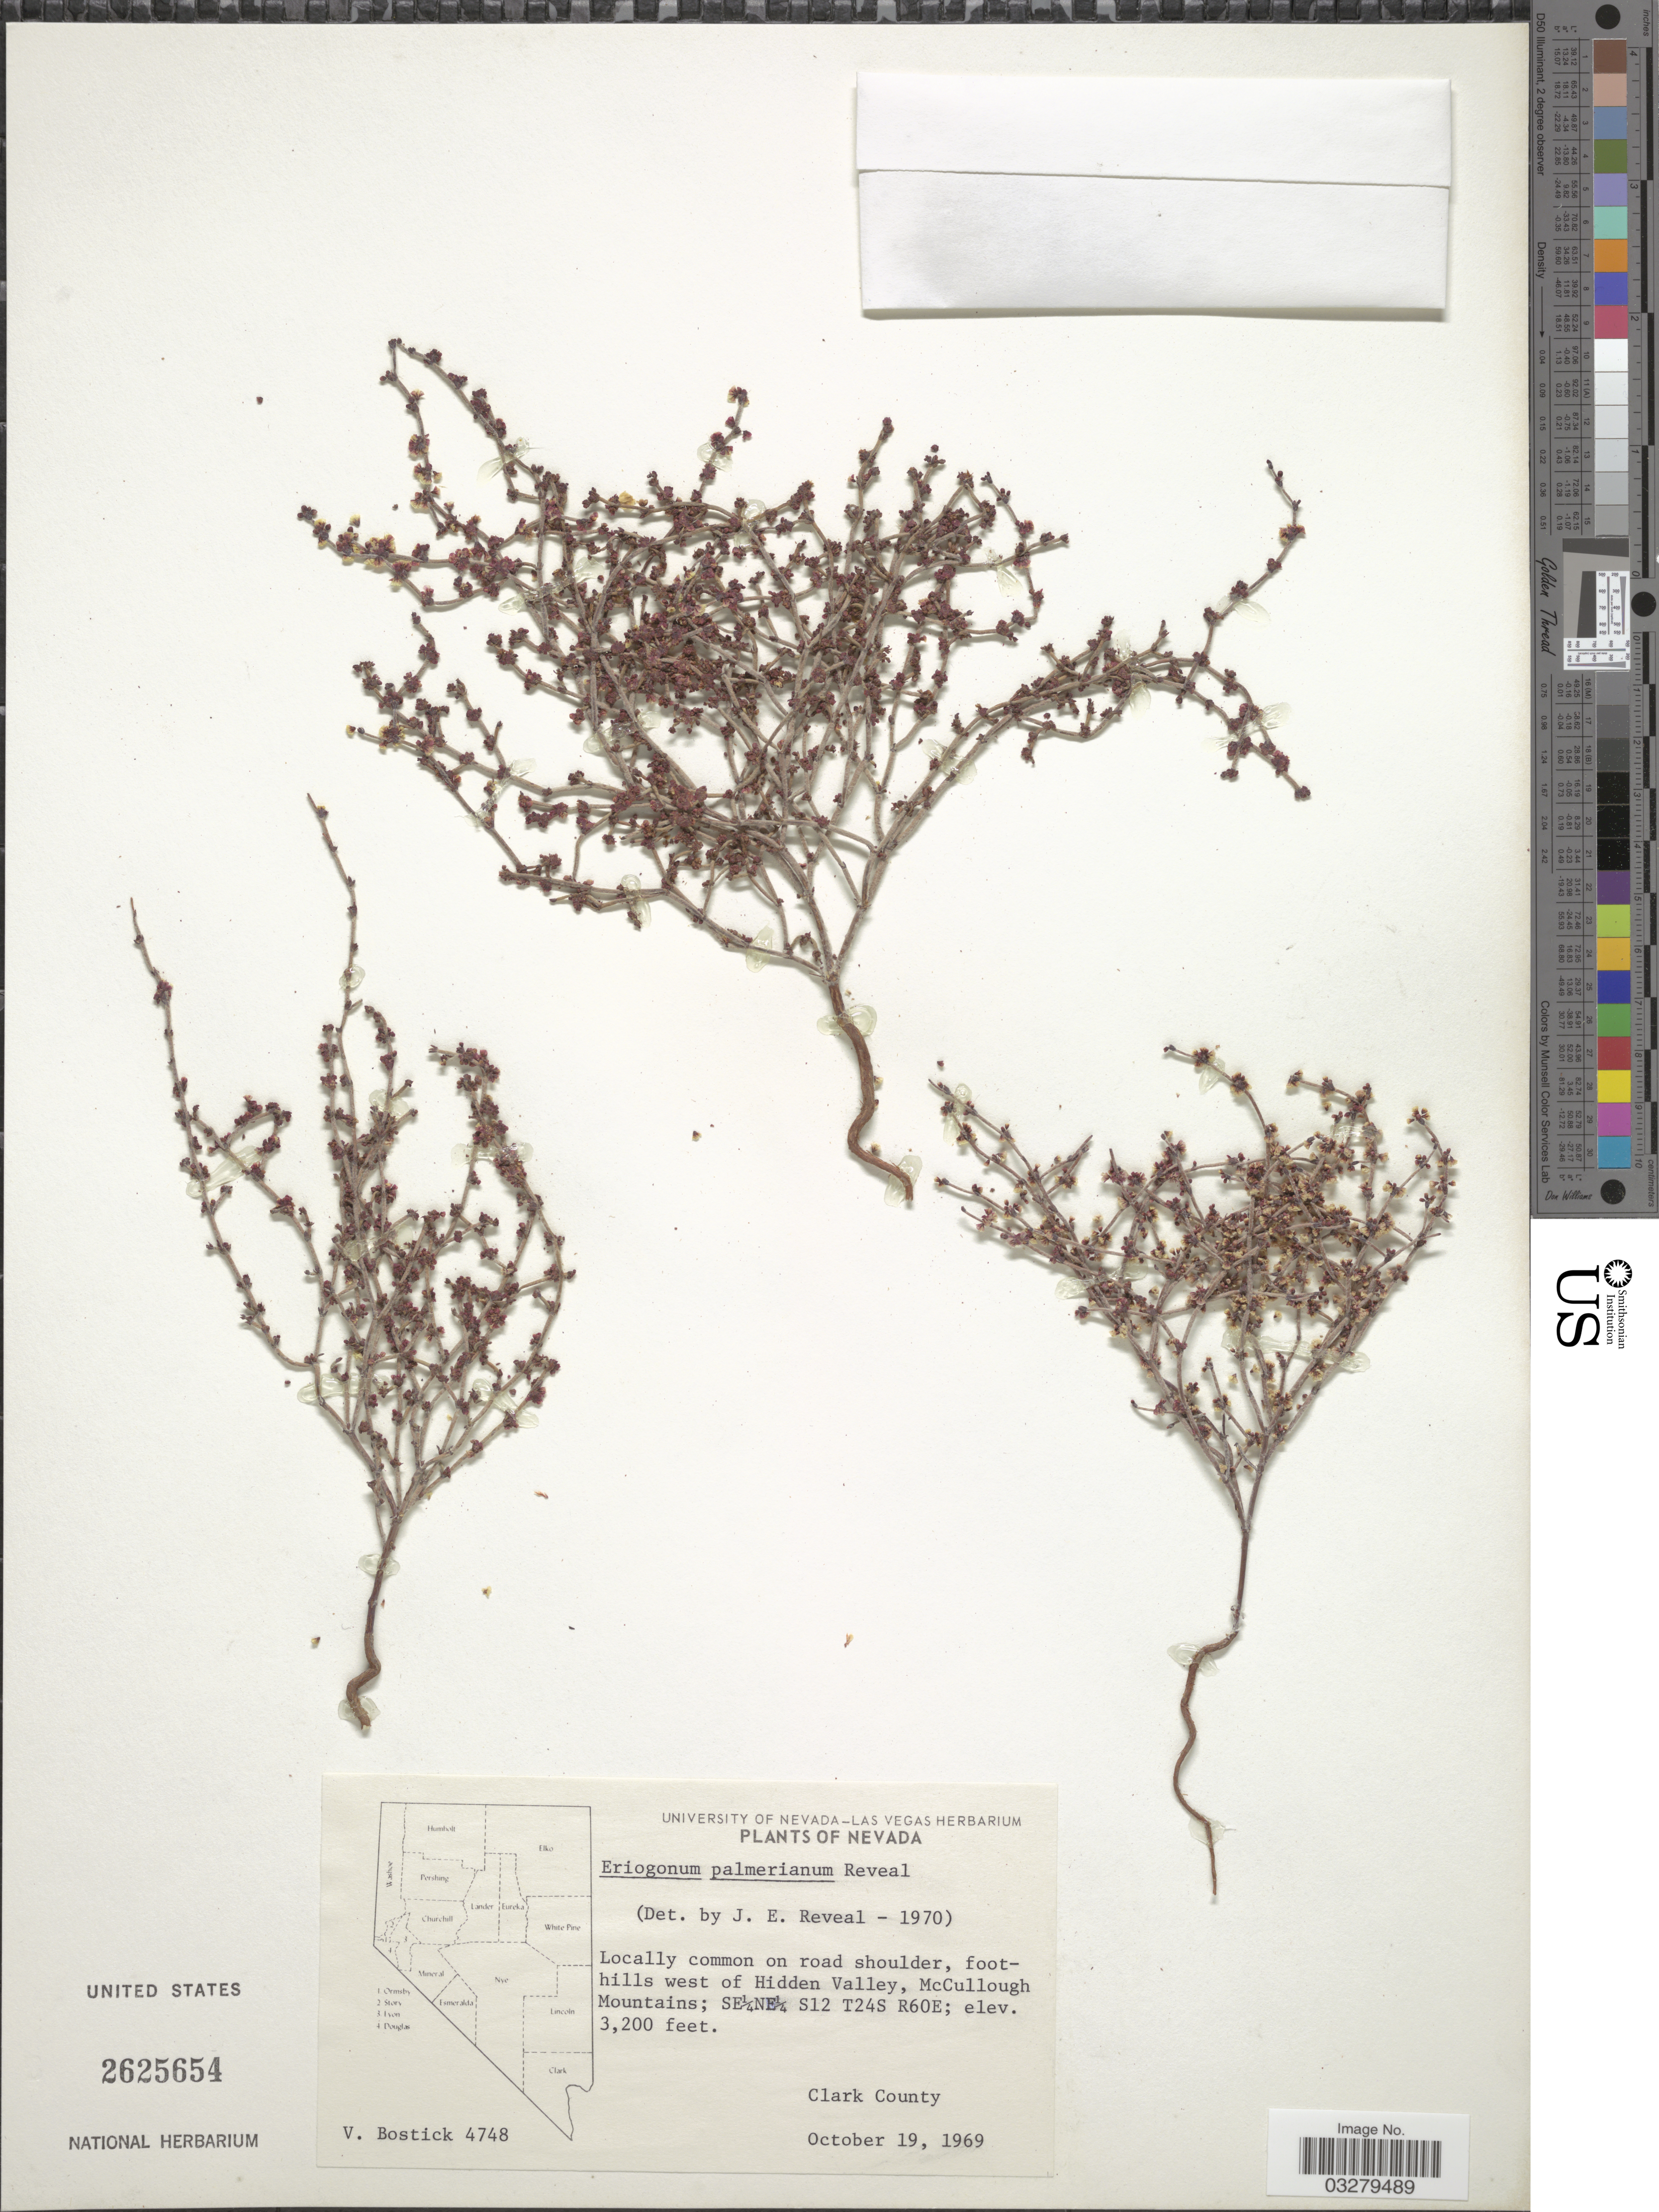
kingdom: Plantae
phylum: Tracheophyta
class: Magnoliopsida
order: Caryophyllales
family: Polygonaceae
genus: Eriogonum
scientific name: Eriogonum palmerianum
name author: Reveal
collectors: V. Bostick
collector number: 4748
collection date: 1969-10-19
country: United States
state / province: Nevada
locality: Foothills west of Hidden Valley, McCullough Mountains; SE¼NE¼ S12 T24S R60E, Clark County.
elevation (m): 975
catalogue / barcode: US 2625654